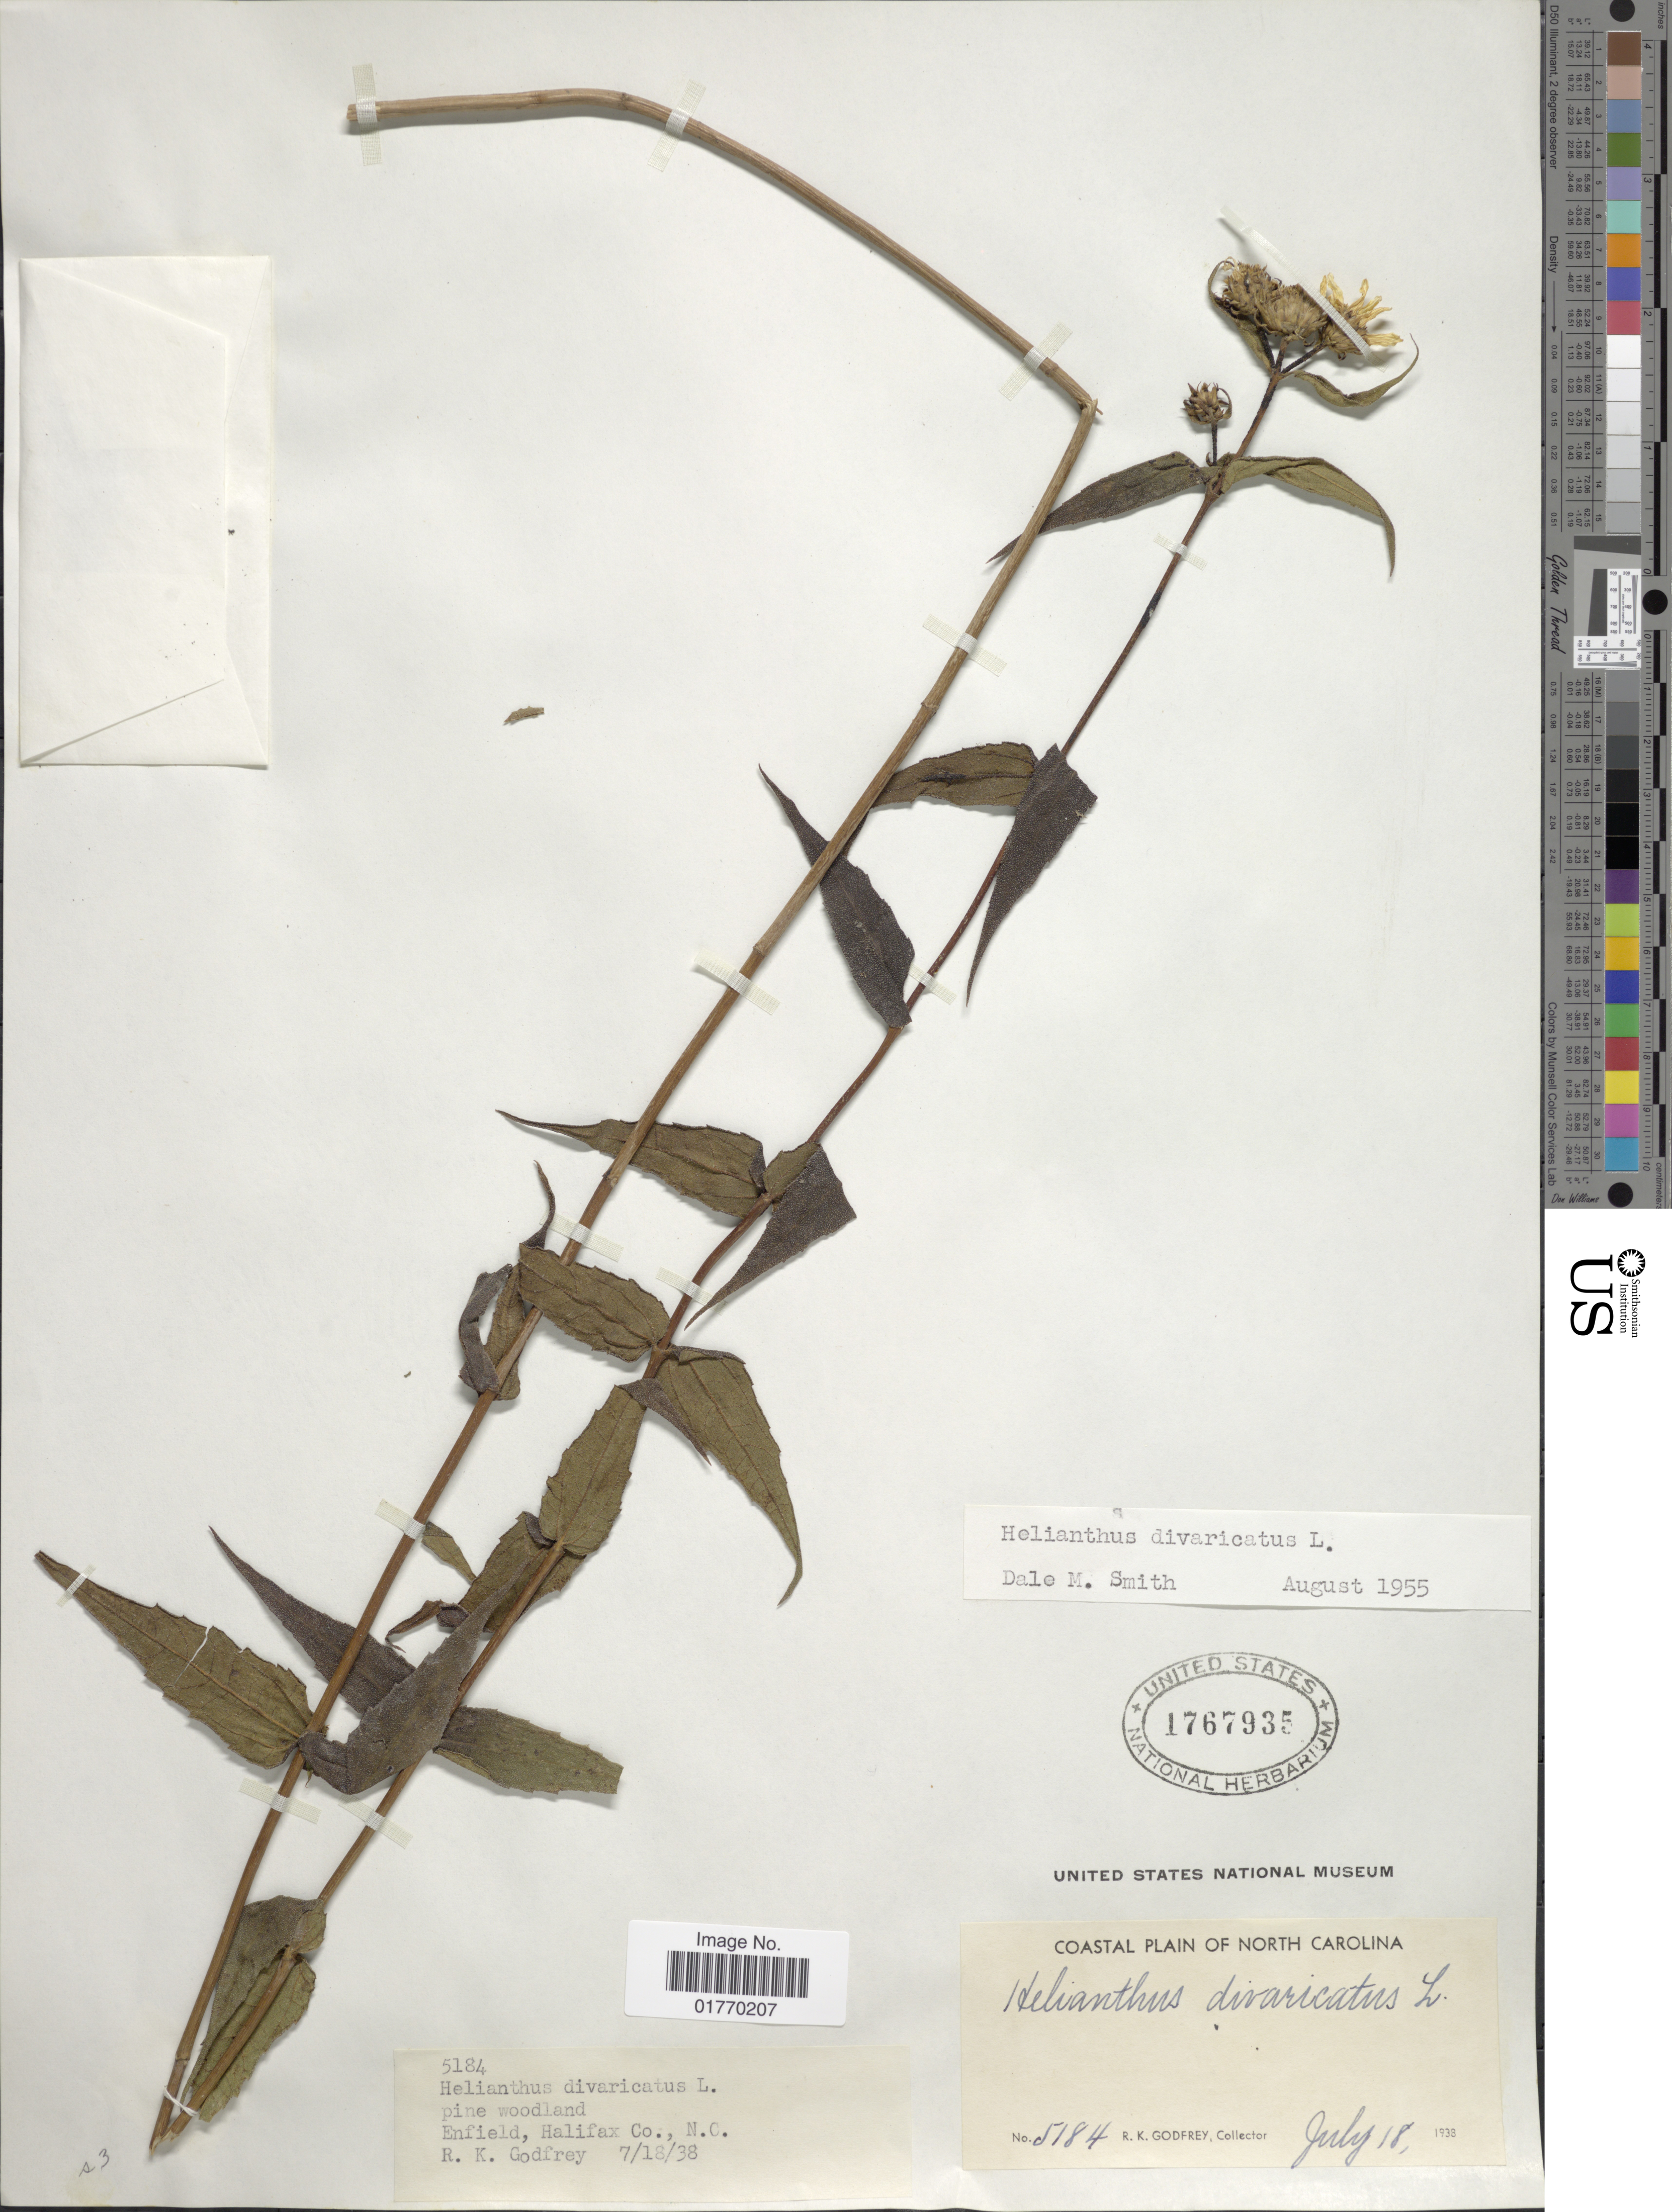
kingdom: Plantae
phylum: Tracheophyta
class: Magnoliopsida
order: Asterales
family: Asteraceae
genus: Helianthus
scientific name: Helianthus divaricatus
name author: L.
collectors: R. K. Godfrey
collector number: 5184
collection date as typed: Transcribed d/m/y: 18/7/38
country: United States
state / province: North Carolina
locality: Coastal Plain of North Carolina, Enfield, Halifax Co.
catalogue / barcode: US 1767935